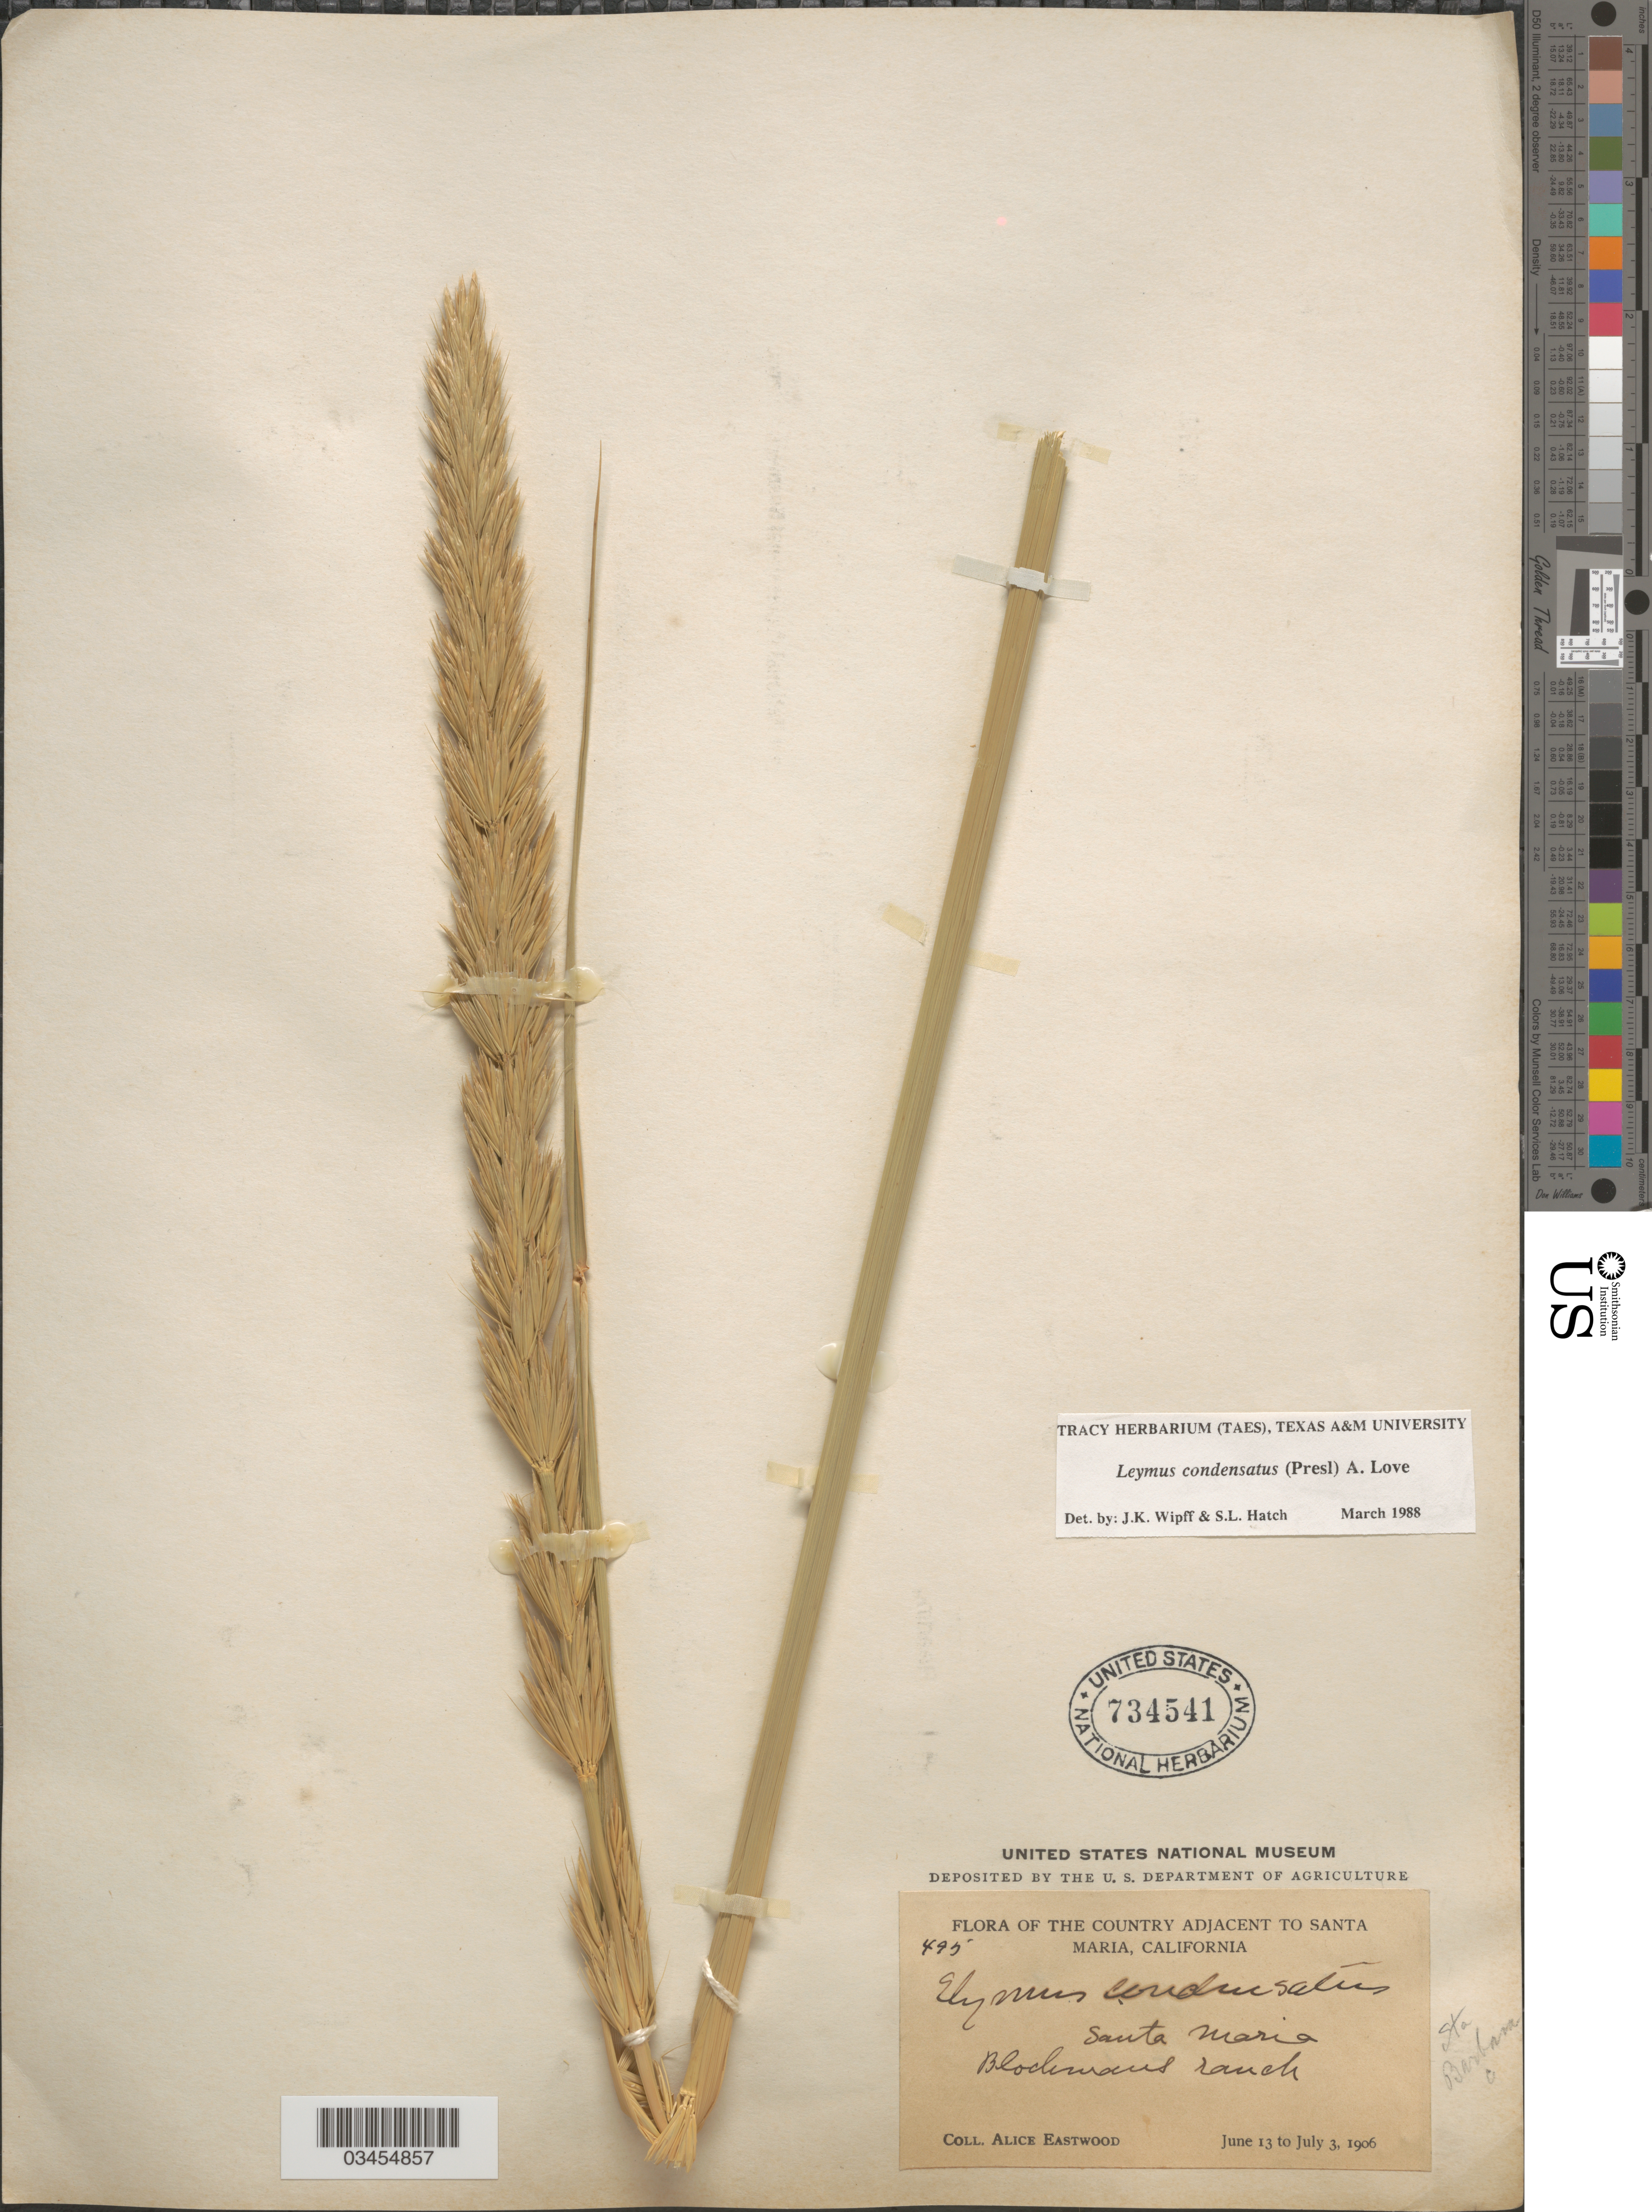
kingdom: Plantae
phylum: Tracheophyta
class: Liliopsida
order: Poales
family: Poaceae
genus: Leymus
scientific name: Leymus condensatus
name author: (J. Presl) Á. Löve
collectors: A. Eastwood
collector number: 495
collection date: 1906-06-13/1906-07-03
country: United States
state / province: California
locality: The Country Adjacent to Santa Maria. Santa Maria. Blockmans ranch. Sta Barbara Co.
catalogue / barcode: US 734541